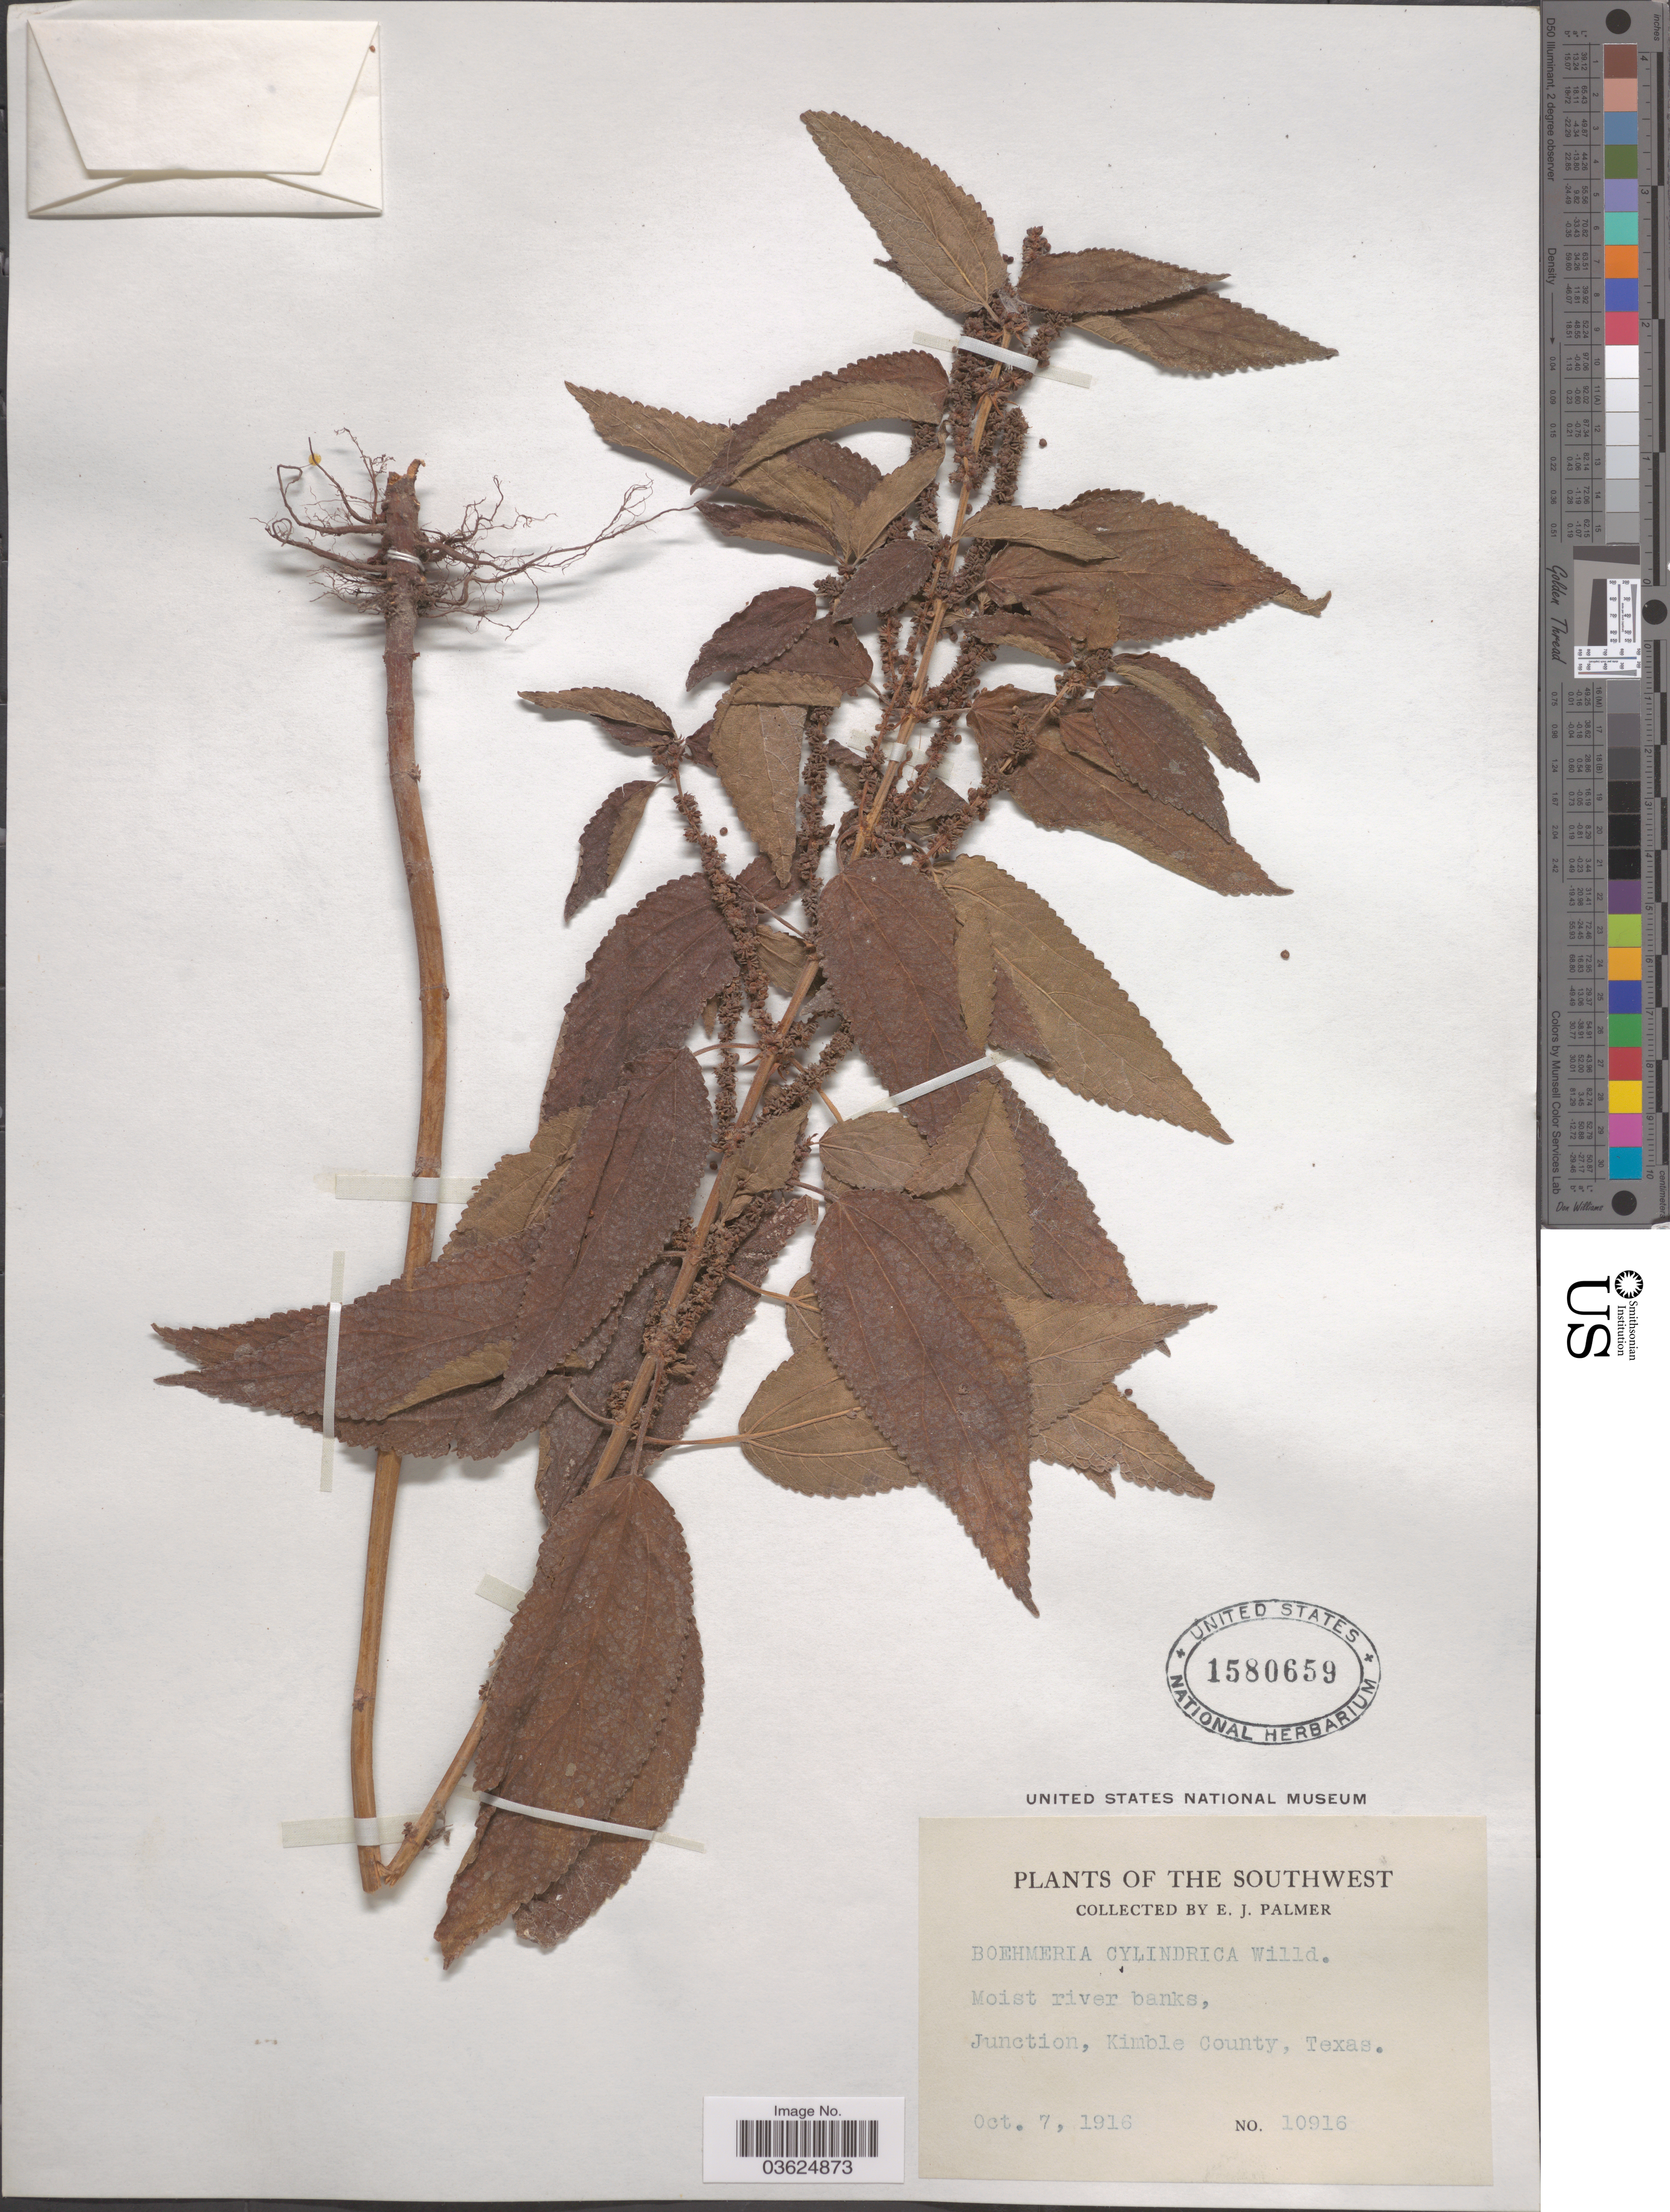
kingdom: Plantae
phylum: Tracheophyta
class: Magnoliopsida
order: Rosales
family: Urticaceae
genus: Boehmeria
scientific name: Boehmeria cylindrica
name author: (L.) Sw.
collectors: E. J. Palmer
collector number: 10916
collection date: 1916-10-07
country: United States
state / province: Texas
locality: The Southwest. Junction, Kimble County.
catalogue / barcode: US 1580659